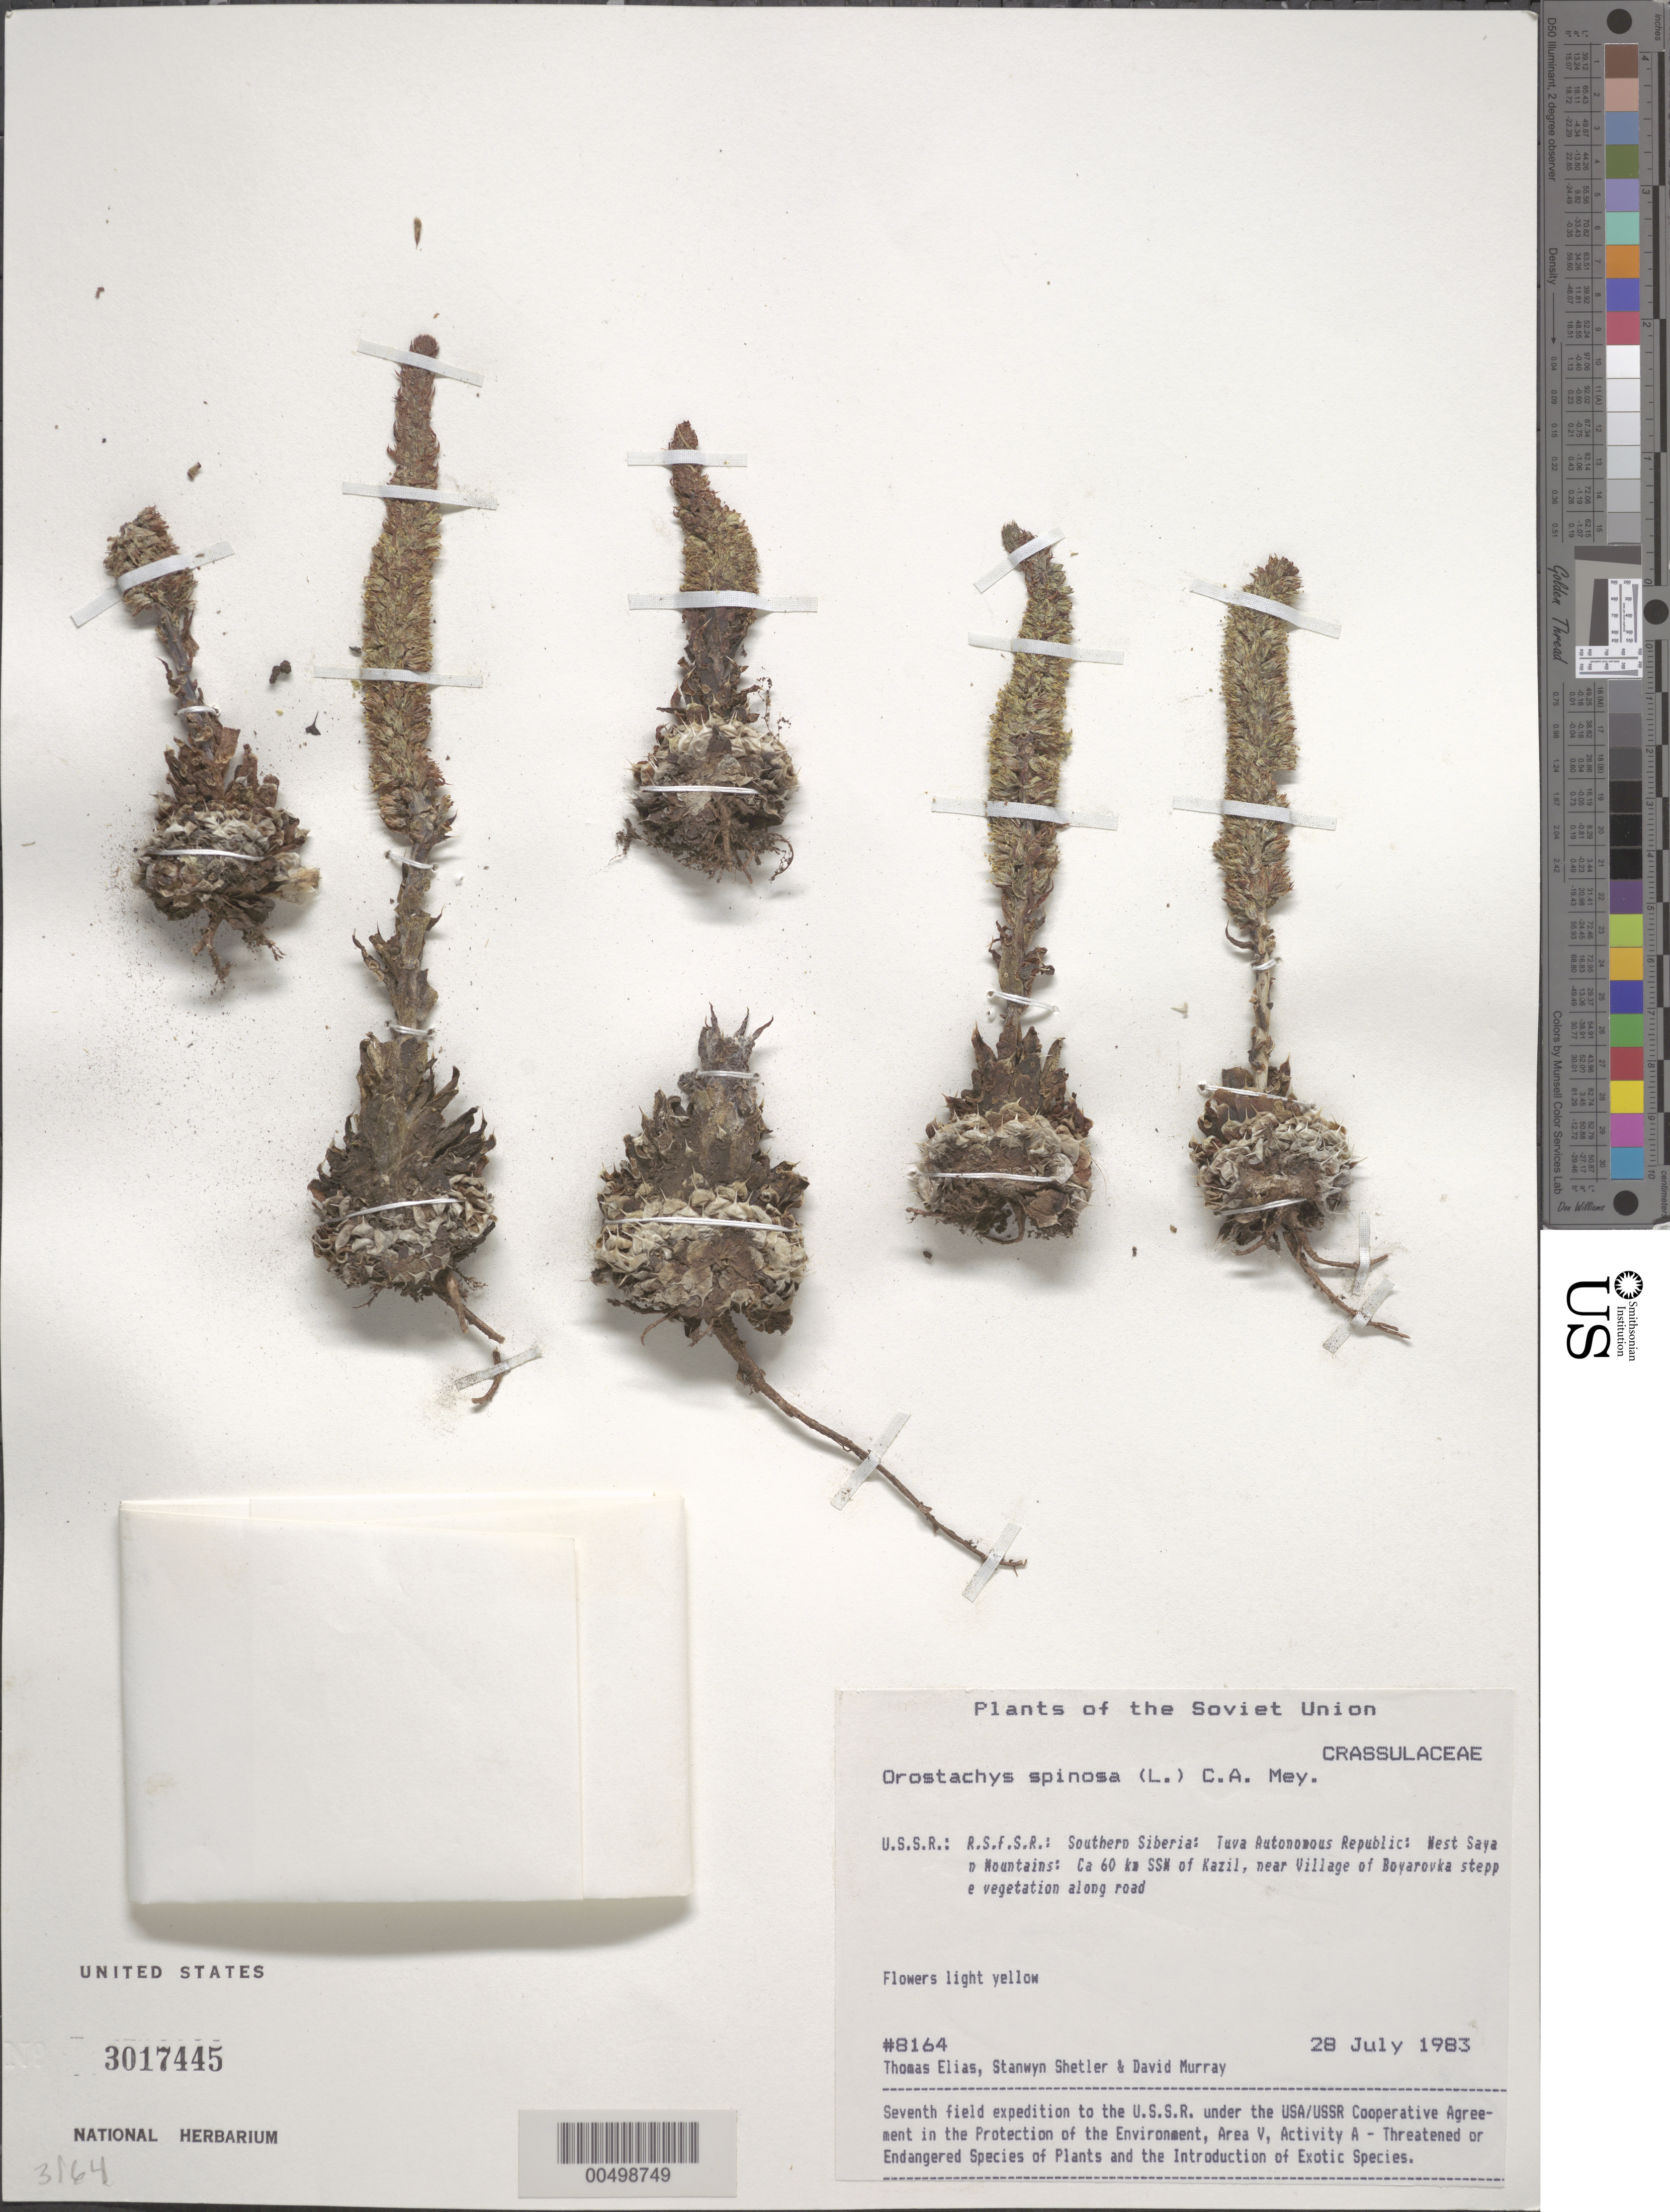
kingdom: Plantae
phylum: Tracheophyta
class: Magnoliopsida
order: Saxifragales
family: Crassulaceae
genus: Orostachys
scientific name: Orostachys spinosa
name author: (L.) Sweet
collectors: T. Elias, S. Shetler & D. F. Murray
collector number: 8164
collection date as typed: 28 Jul 1983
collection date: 1983-07-28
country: Russian Federation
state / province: Tuva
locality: West Sayan Mountains, ca. 60 km SSW of Kazil [Kyzyl], near Village of Boyarovka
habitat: steppe vegetation along road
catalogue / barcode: US 3017445